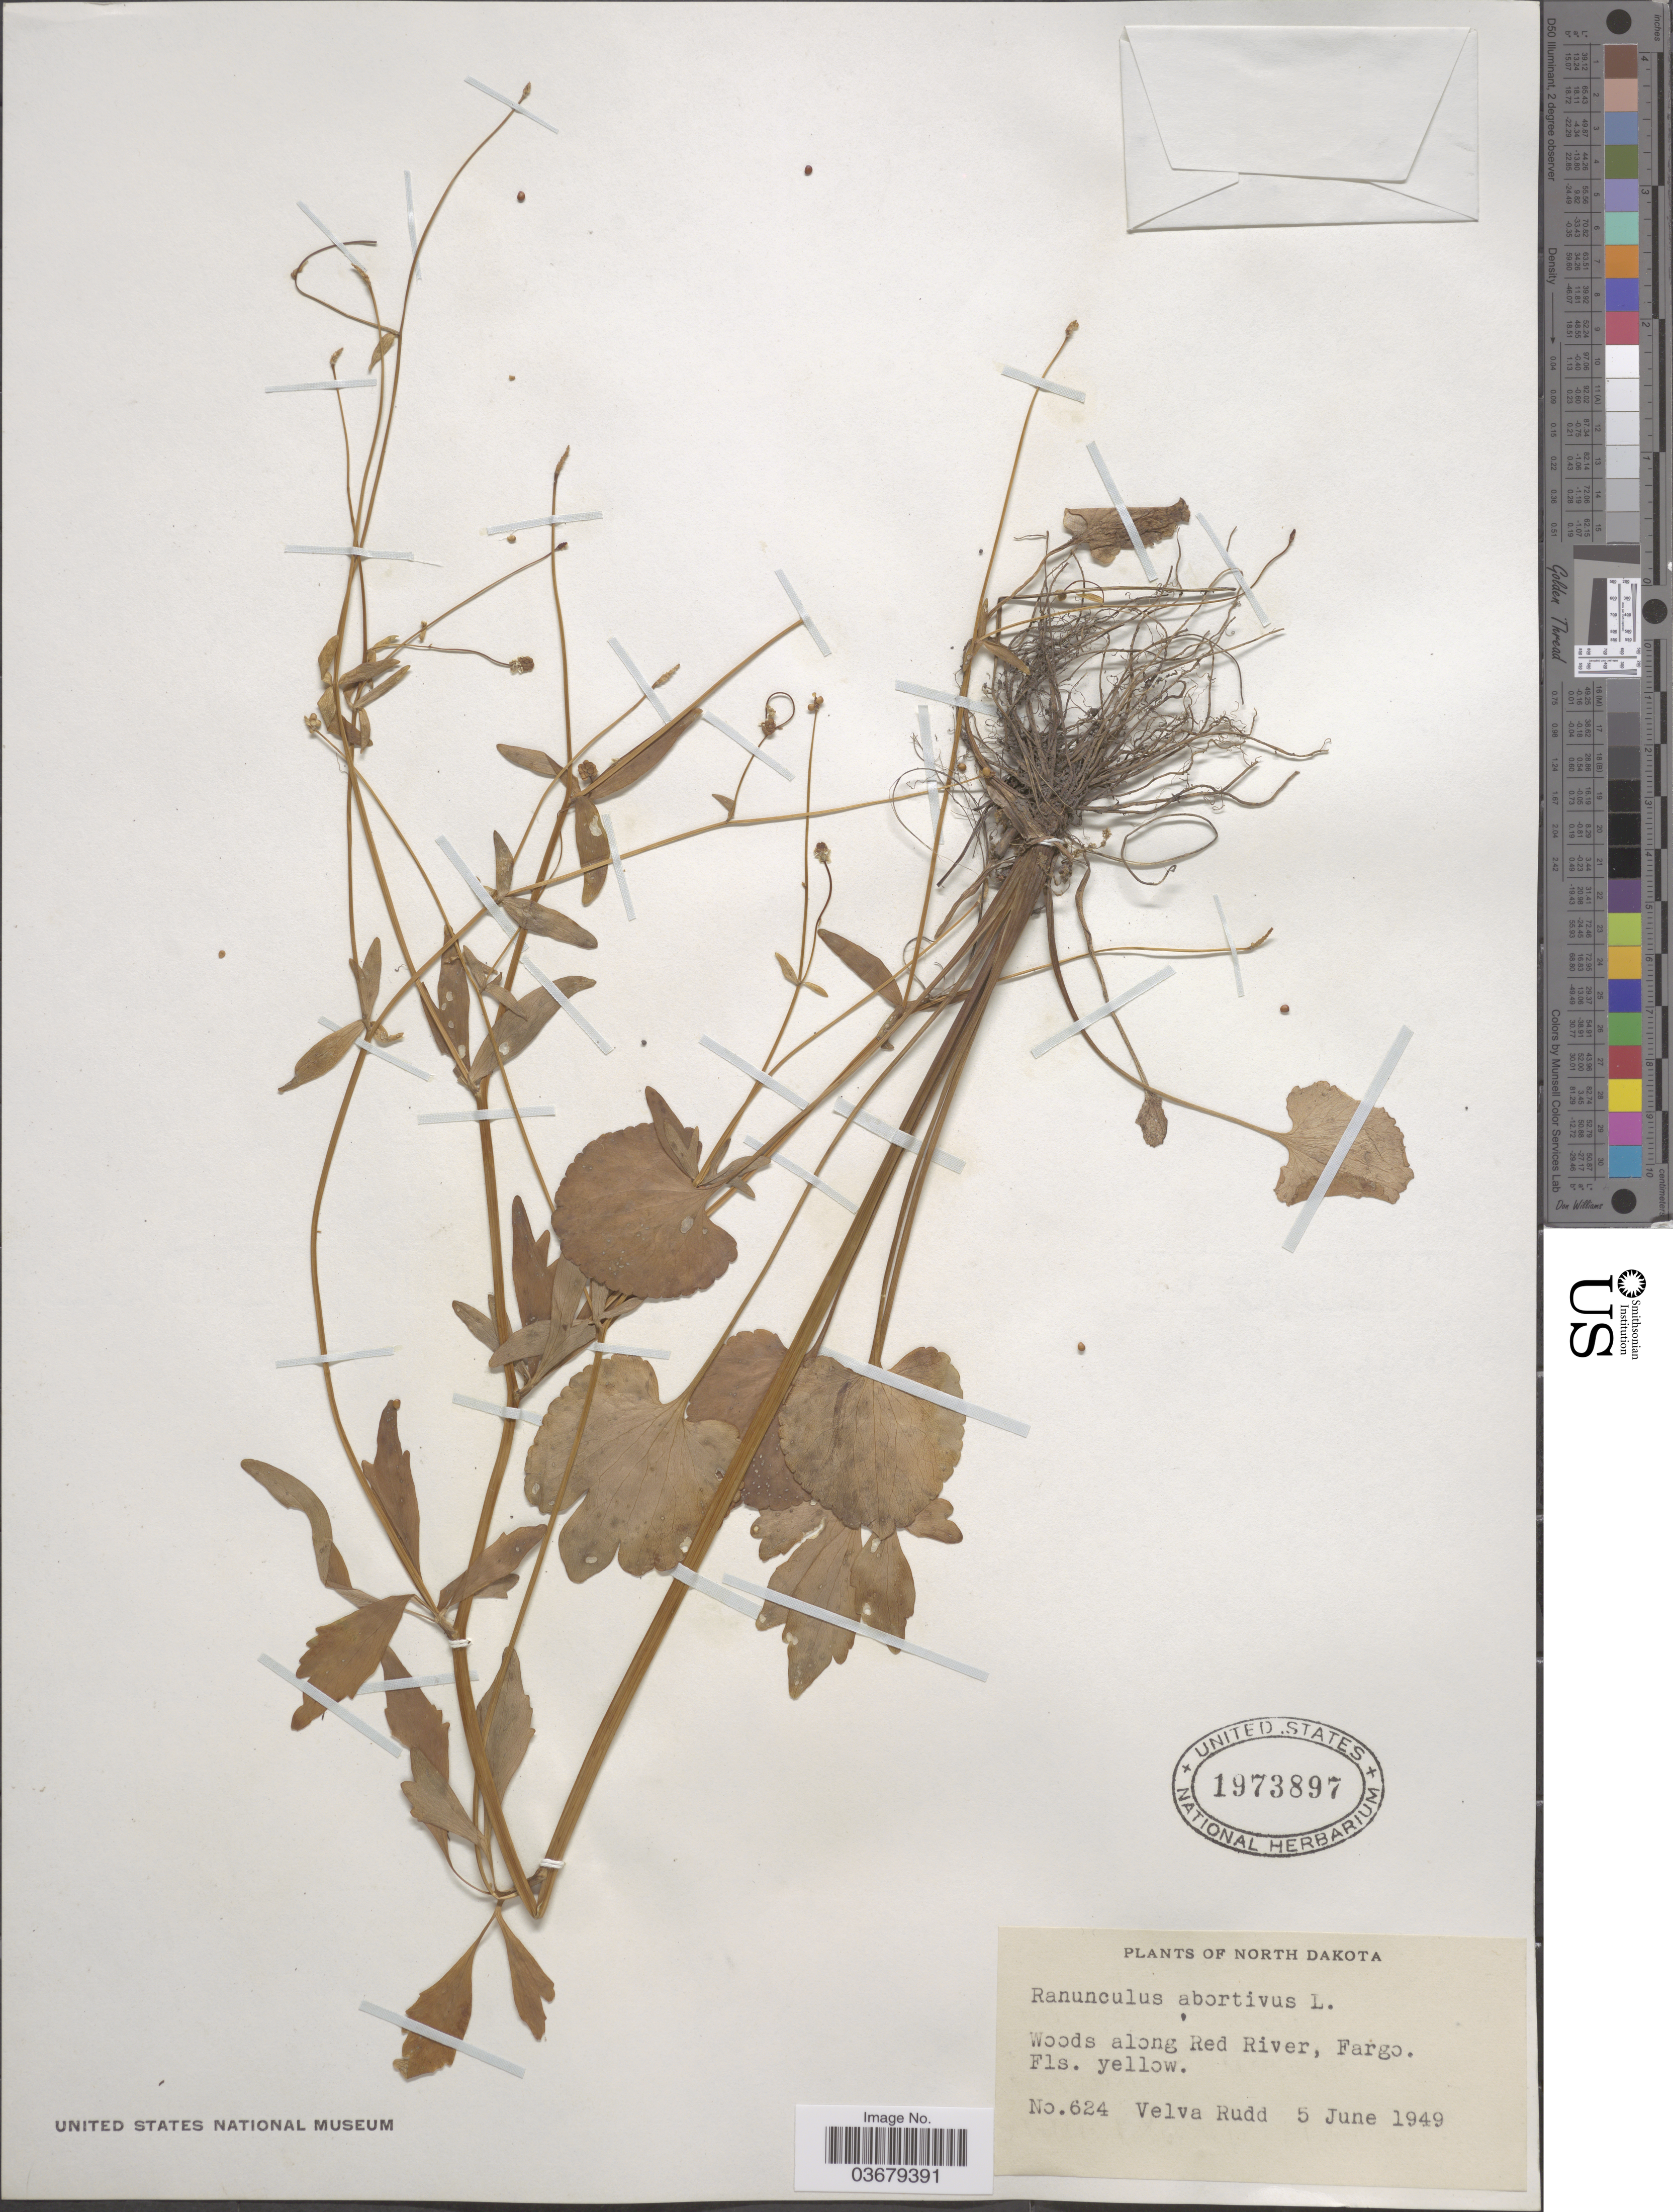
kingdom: Plantae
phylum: Tracheophyta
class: Magnoliopsida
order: Ranunculales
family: Ranunculaceae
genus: Ranunculus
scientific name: Ranunculus abortivus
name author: L.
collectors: V. E. Rudd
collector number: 624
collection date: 1949-06-05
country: United States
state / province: North Dakota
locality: Woods along Red River, Fargo.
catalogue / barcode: US 1973897